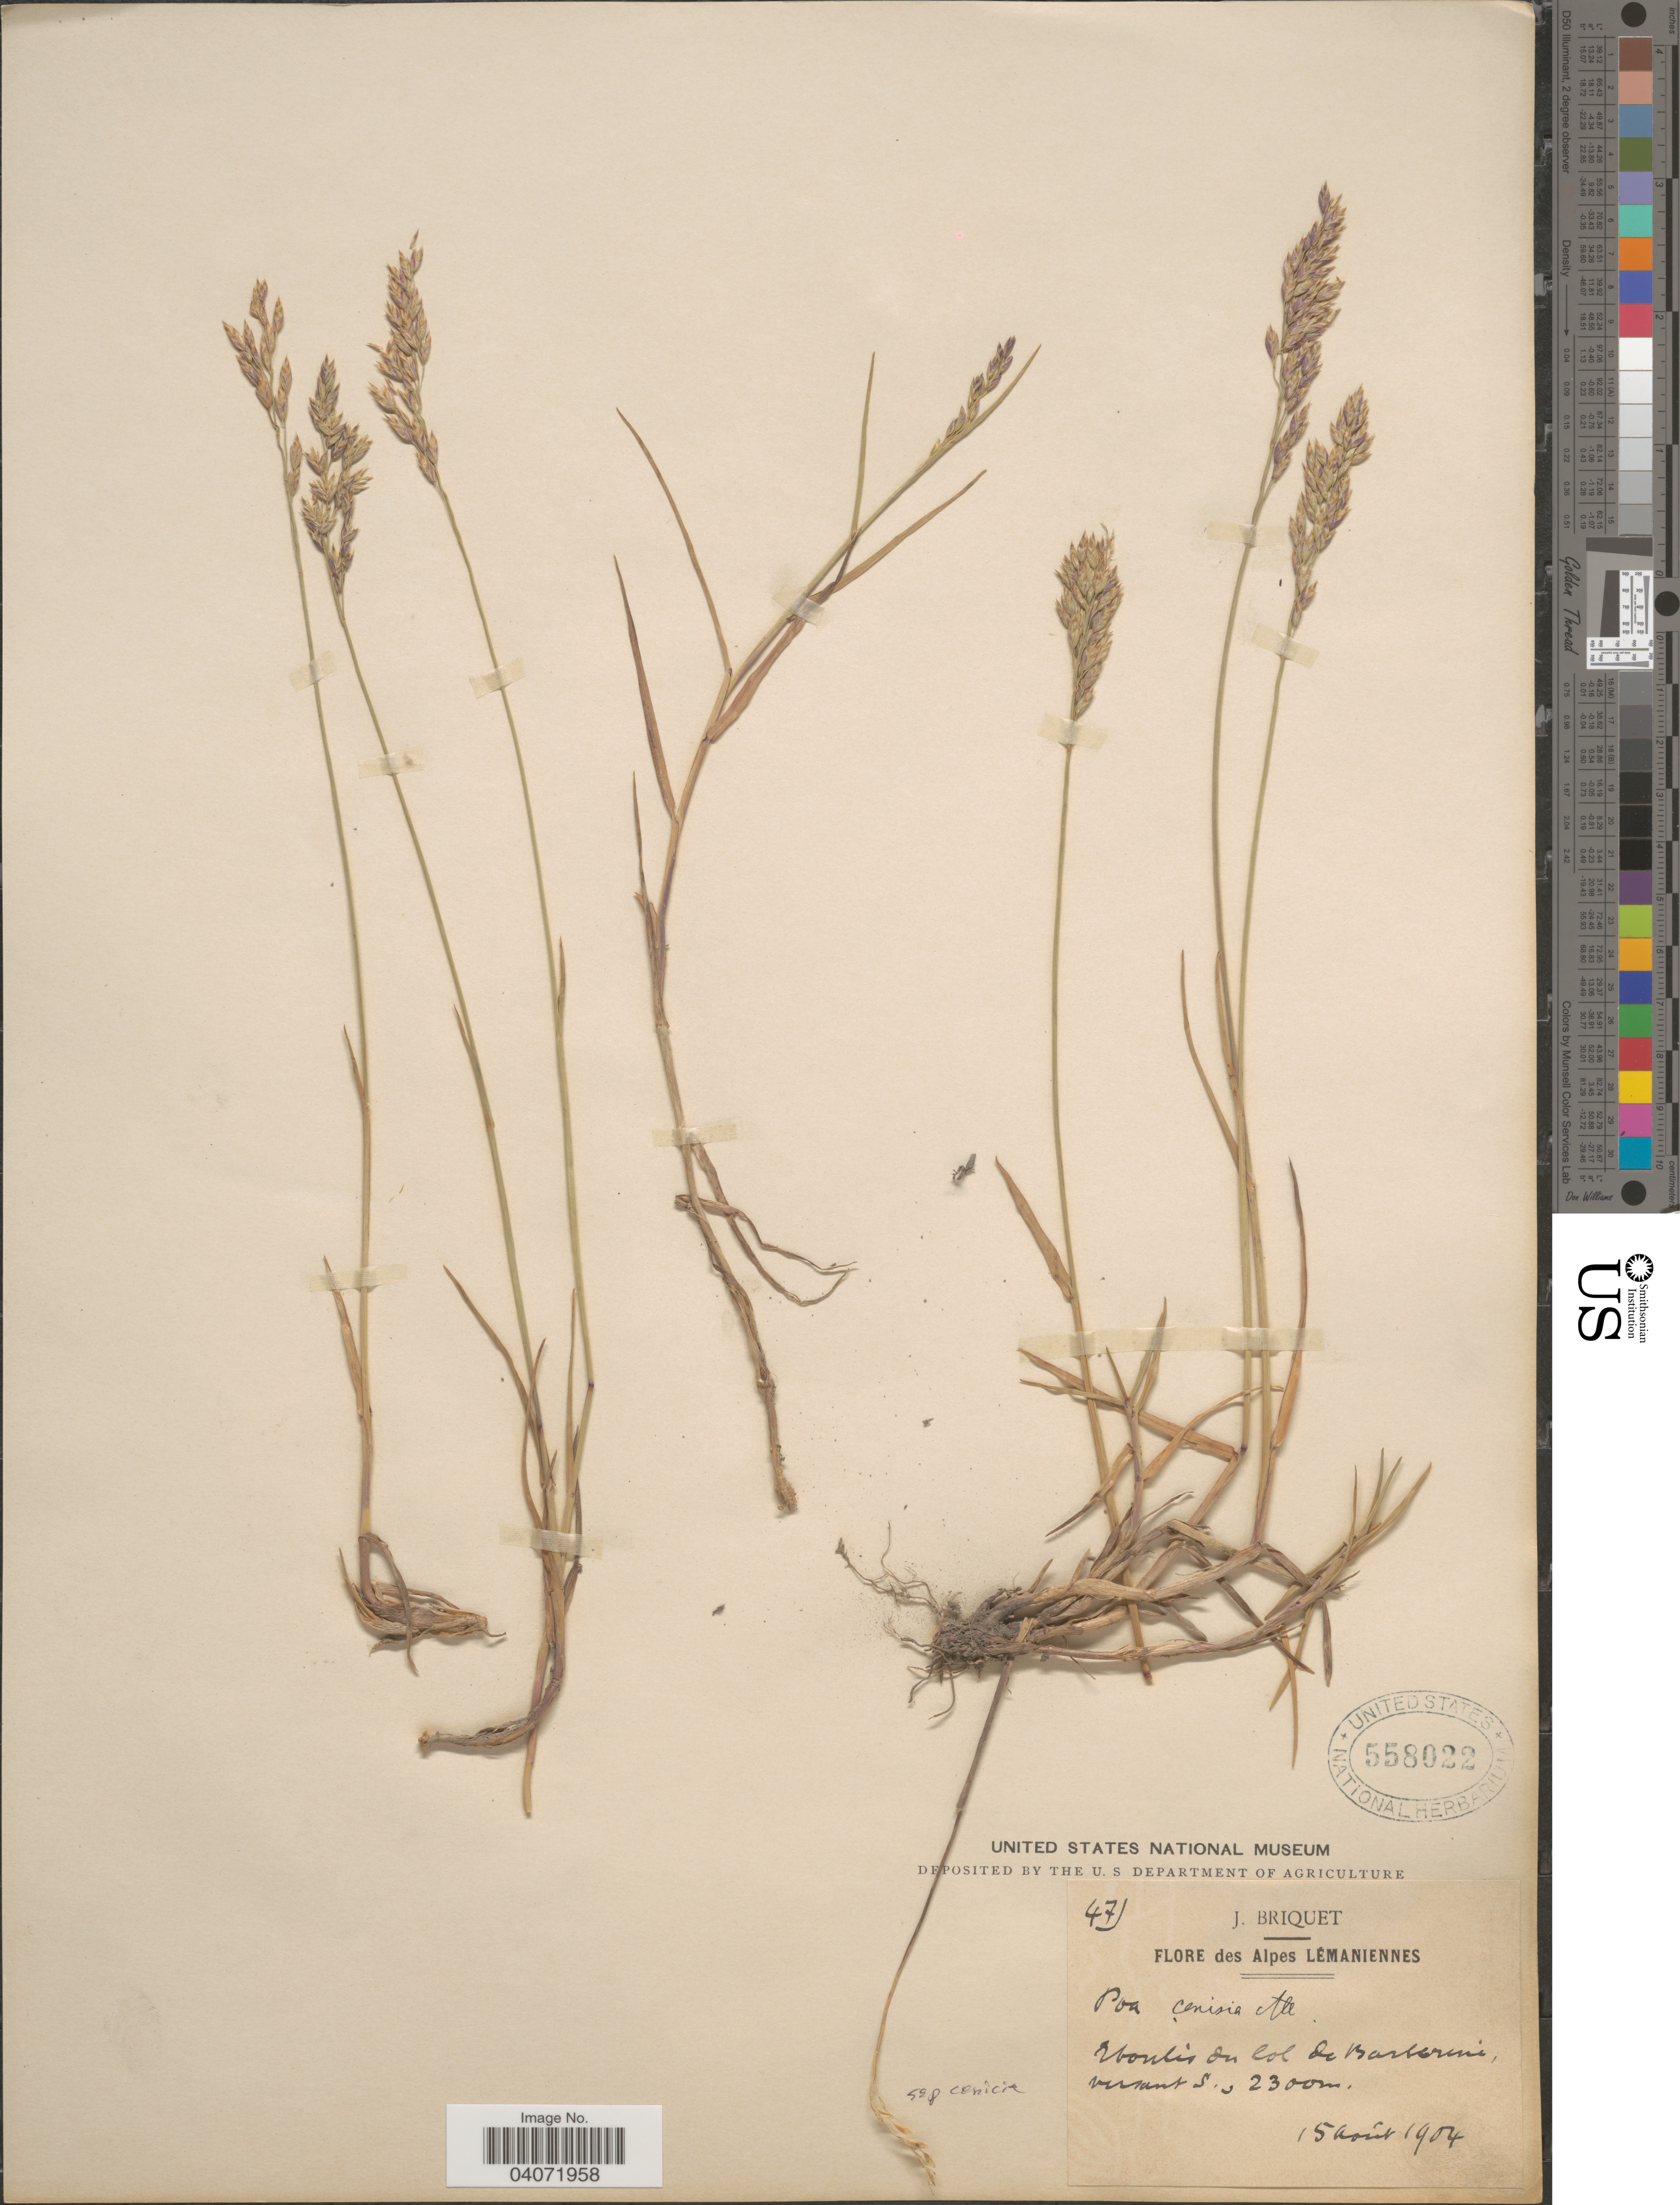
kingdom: Plantae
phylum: Tracheophyta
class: Liliopsida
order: Poales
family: Poaceae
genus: Poa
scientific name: Poa cenisia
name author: All.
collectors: J. I. Briquet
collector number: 47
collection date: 1904-08-15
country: France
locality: Alpes Lémaniennes. Montis du Col de Barberine versant S.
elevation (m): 2300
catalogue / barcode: US 558022